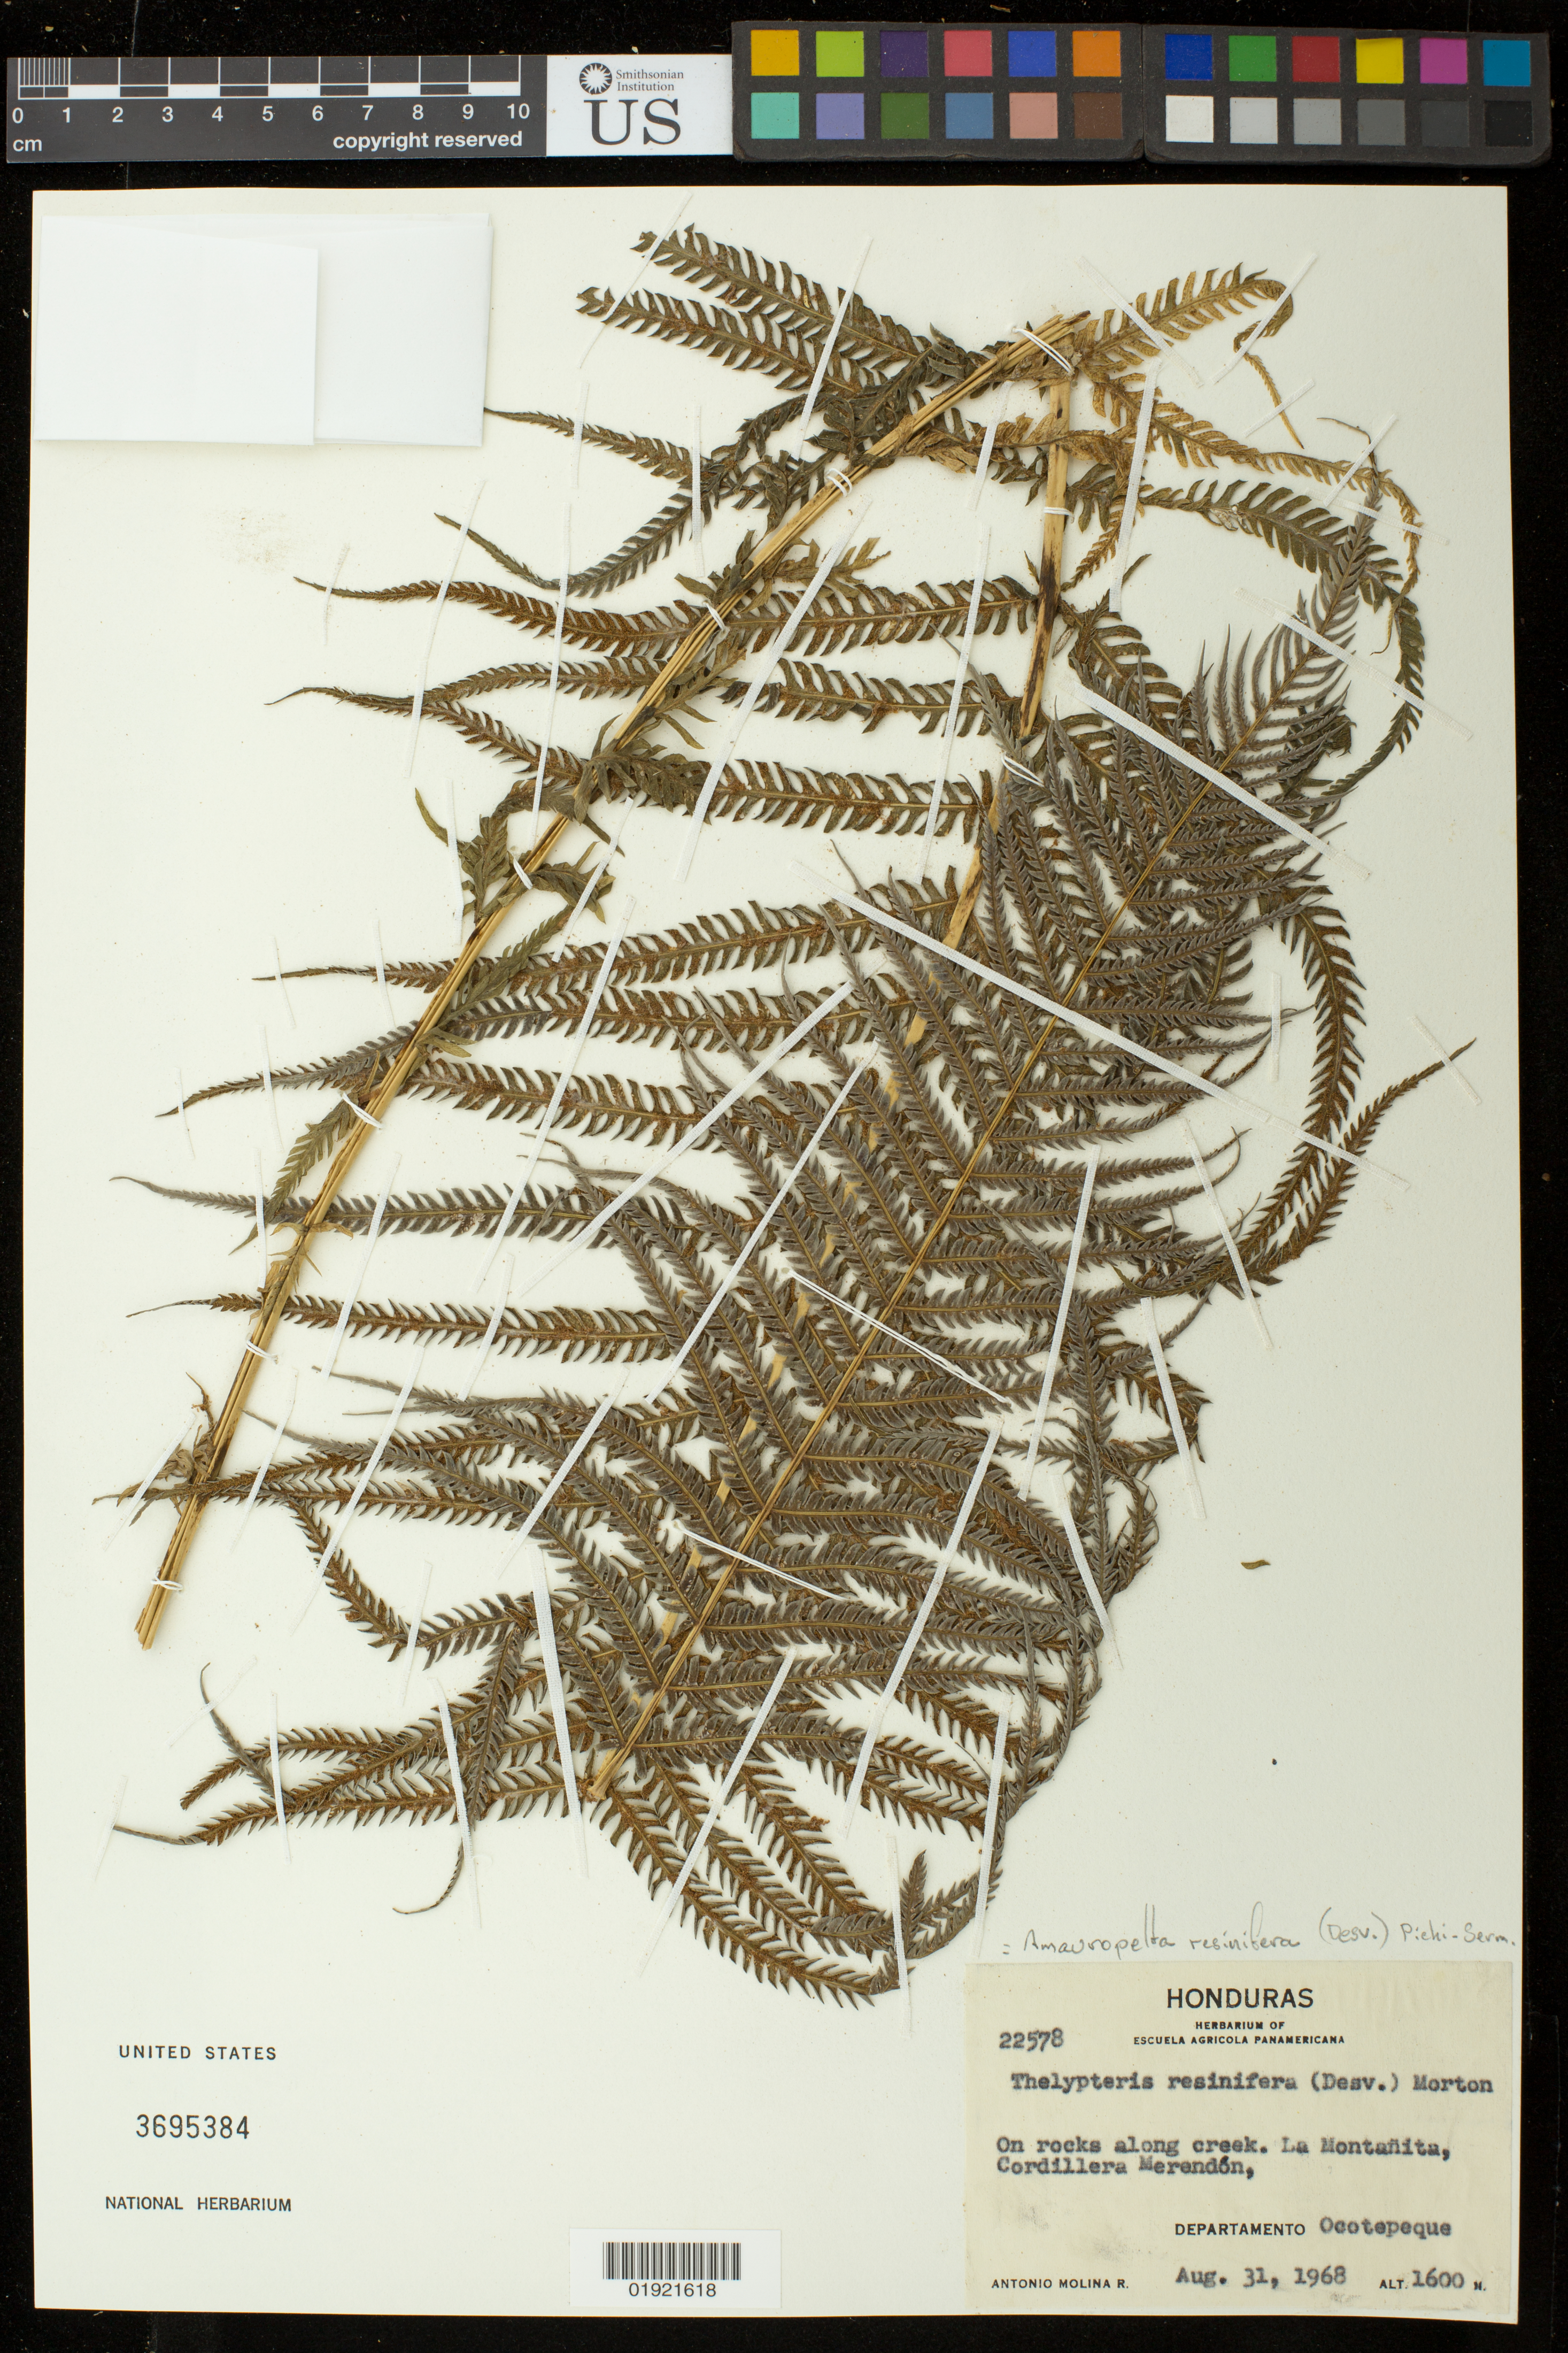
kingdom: Plantae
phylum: Tracheophyta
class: Polypodiopsida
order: Polypodiales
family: Thelypteridaceae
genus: Amauropelta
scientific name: Amauropelta resinifera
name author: (Desv.) Pic. Serm.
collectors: A. Molina R.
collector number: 22578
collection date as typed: Aug. 31, 1968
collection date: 1968-08-31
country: Honduras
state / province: Ocotepeque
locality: La Montanita, Cordillera del Merendón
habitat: On rocks along creek.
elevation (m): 1600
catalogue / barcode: US 3695384